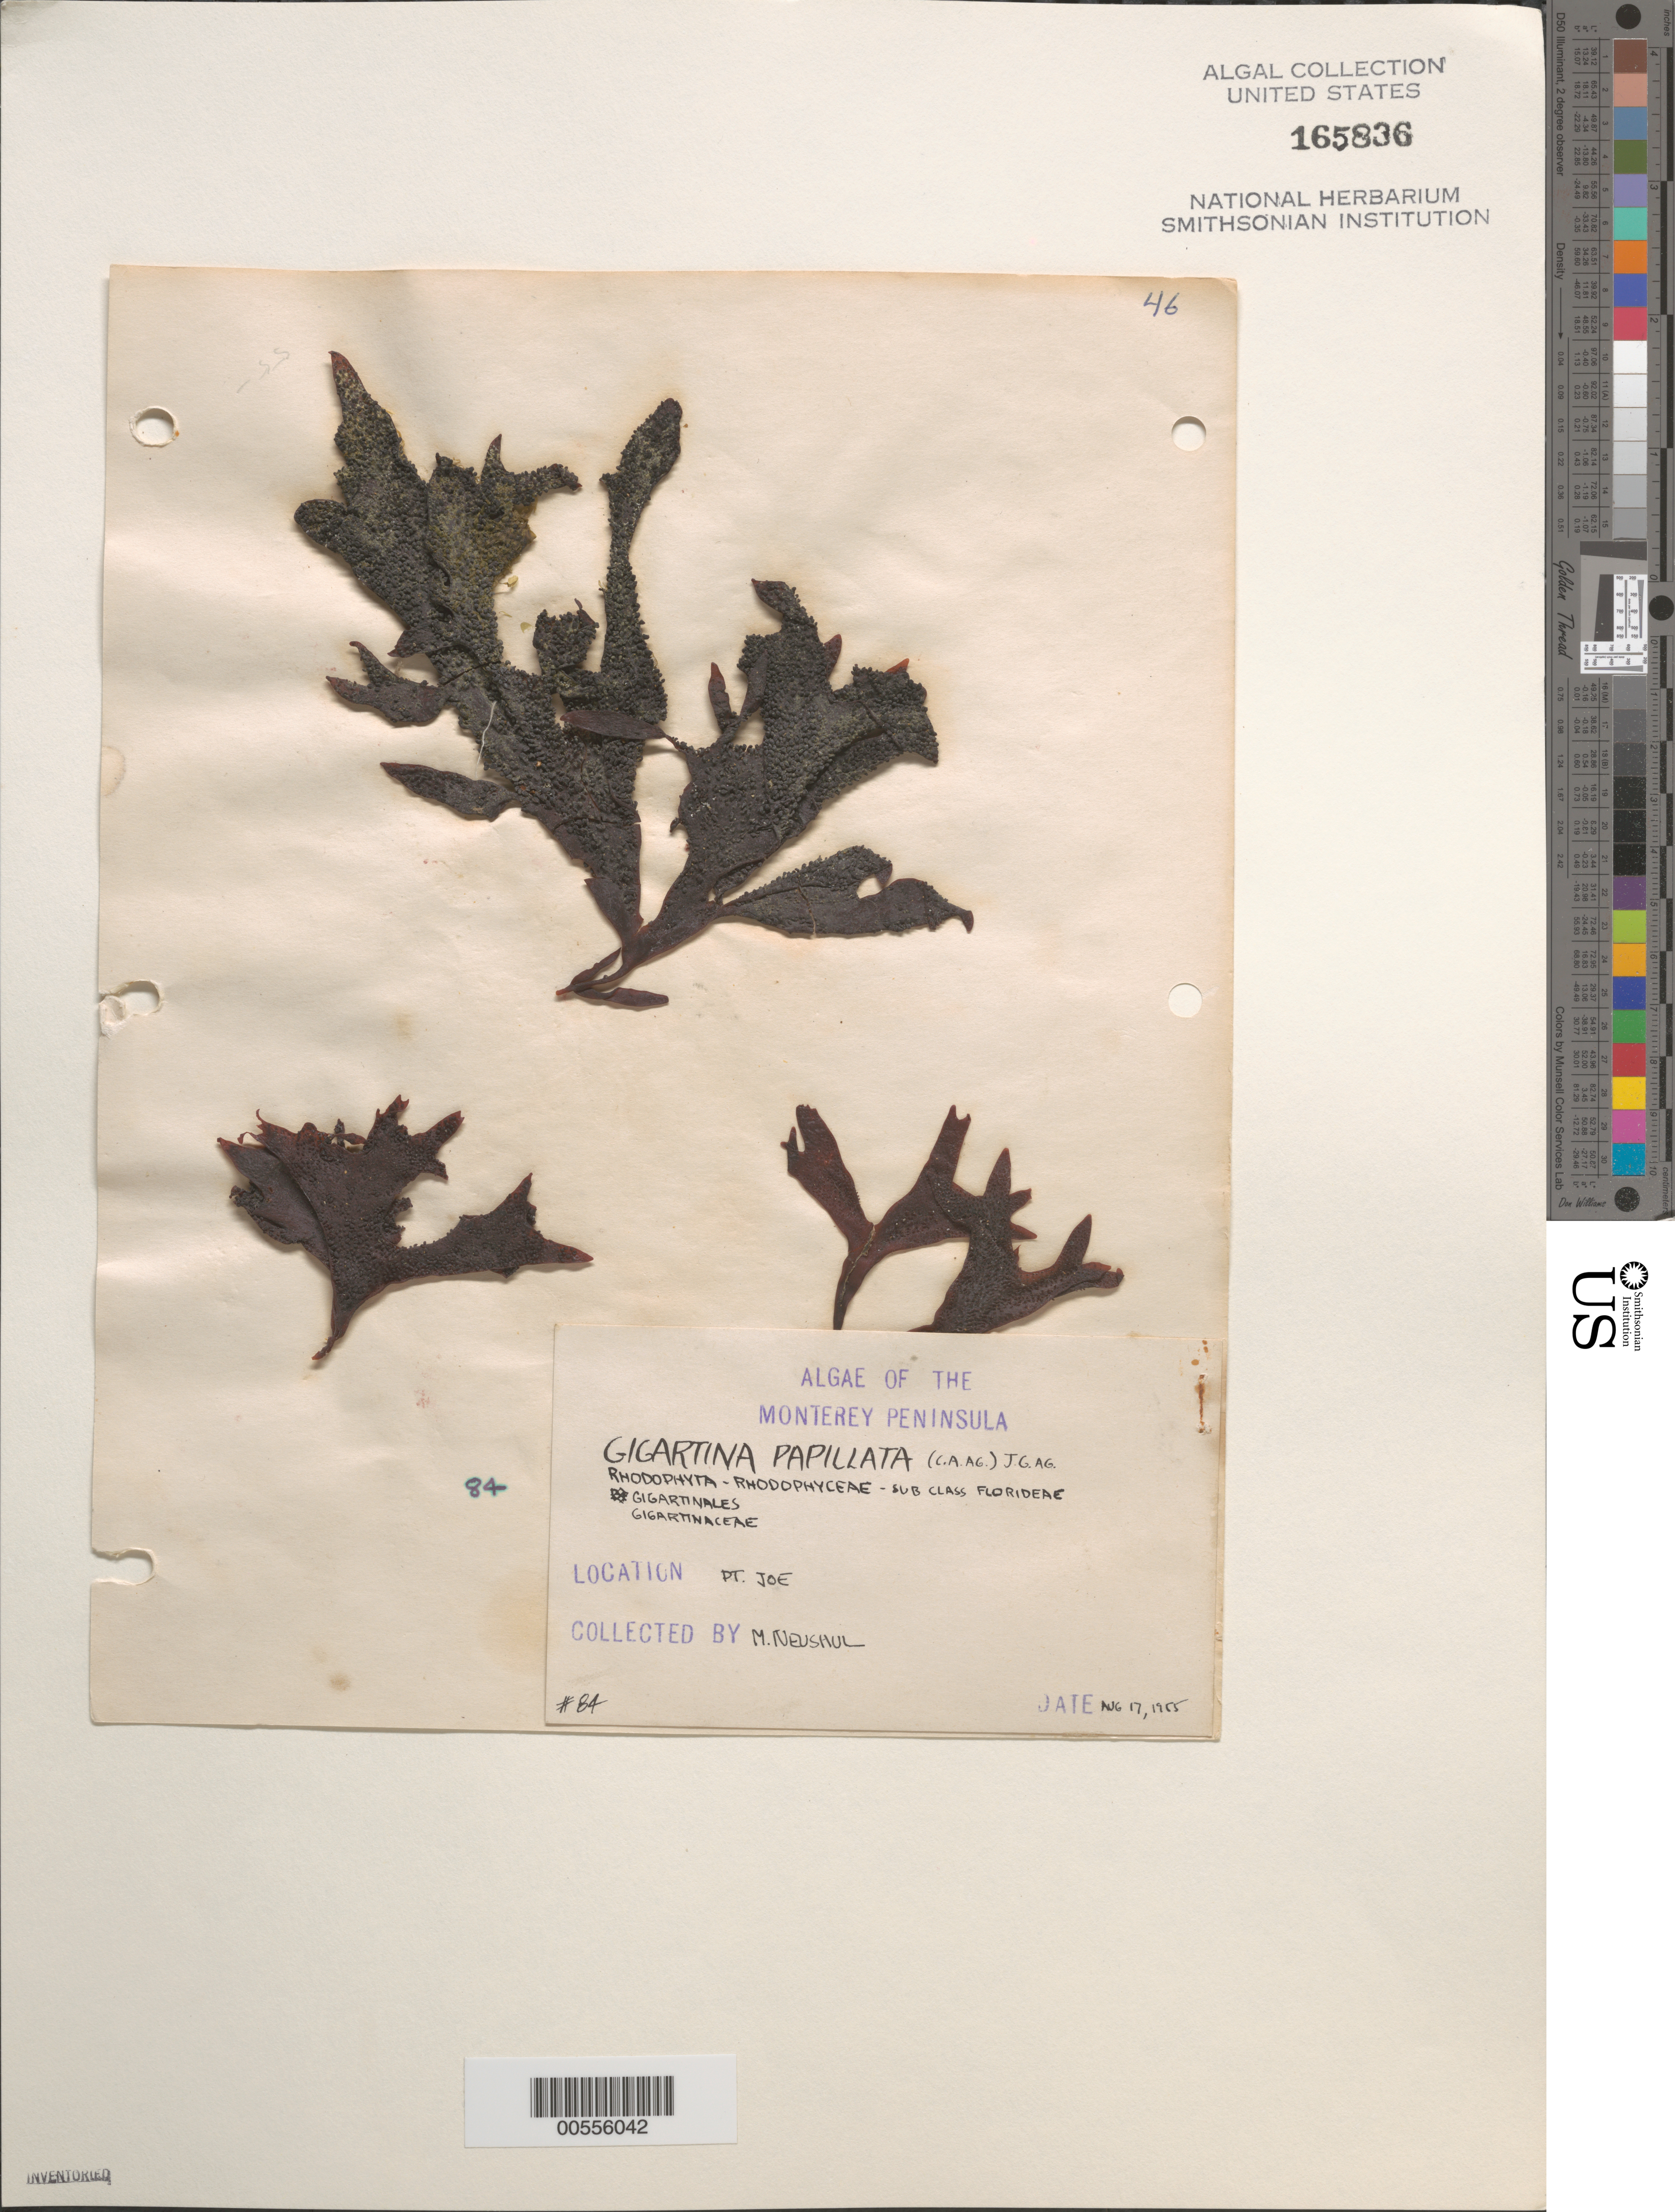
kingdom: Plantae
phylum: Rhodophyta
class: Florideophyceae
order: Gigartinales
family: Phyllophoraceae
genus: Mastocarpus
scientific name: Mastocarpus papillatus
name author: (C. Agardh) Kütz.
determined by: Algae name updating Project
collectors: M. Neushul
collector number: Neushul 84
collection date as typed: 17 Aug 1955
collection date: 1955-08-17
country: United States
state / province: California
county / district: Monterey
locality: Point Joe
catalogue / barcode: US 165836